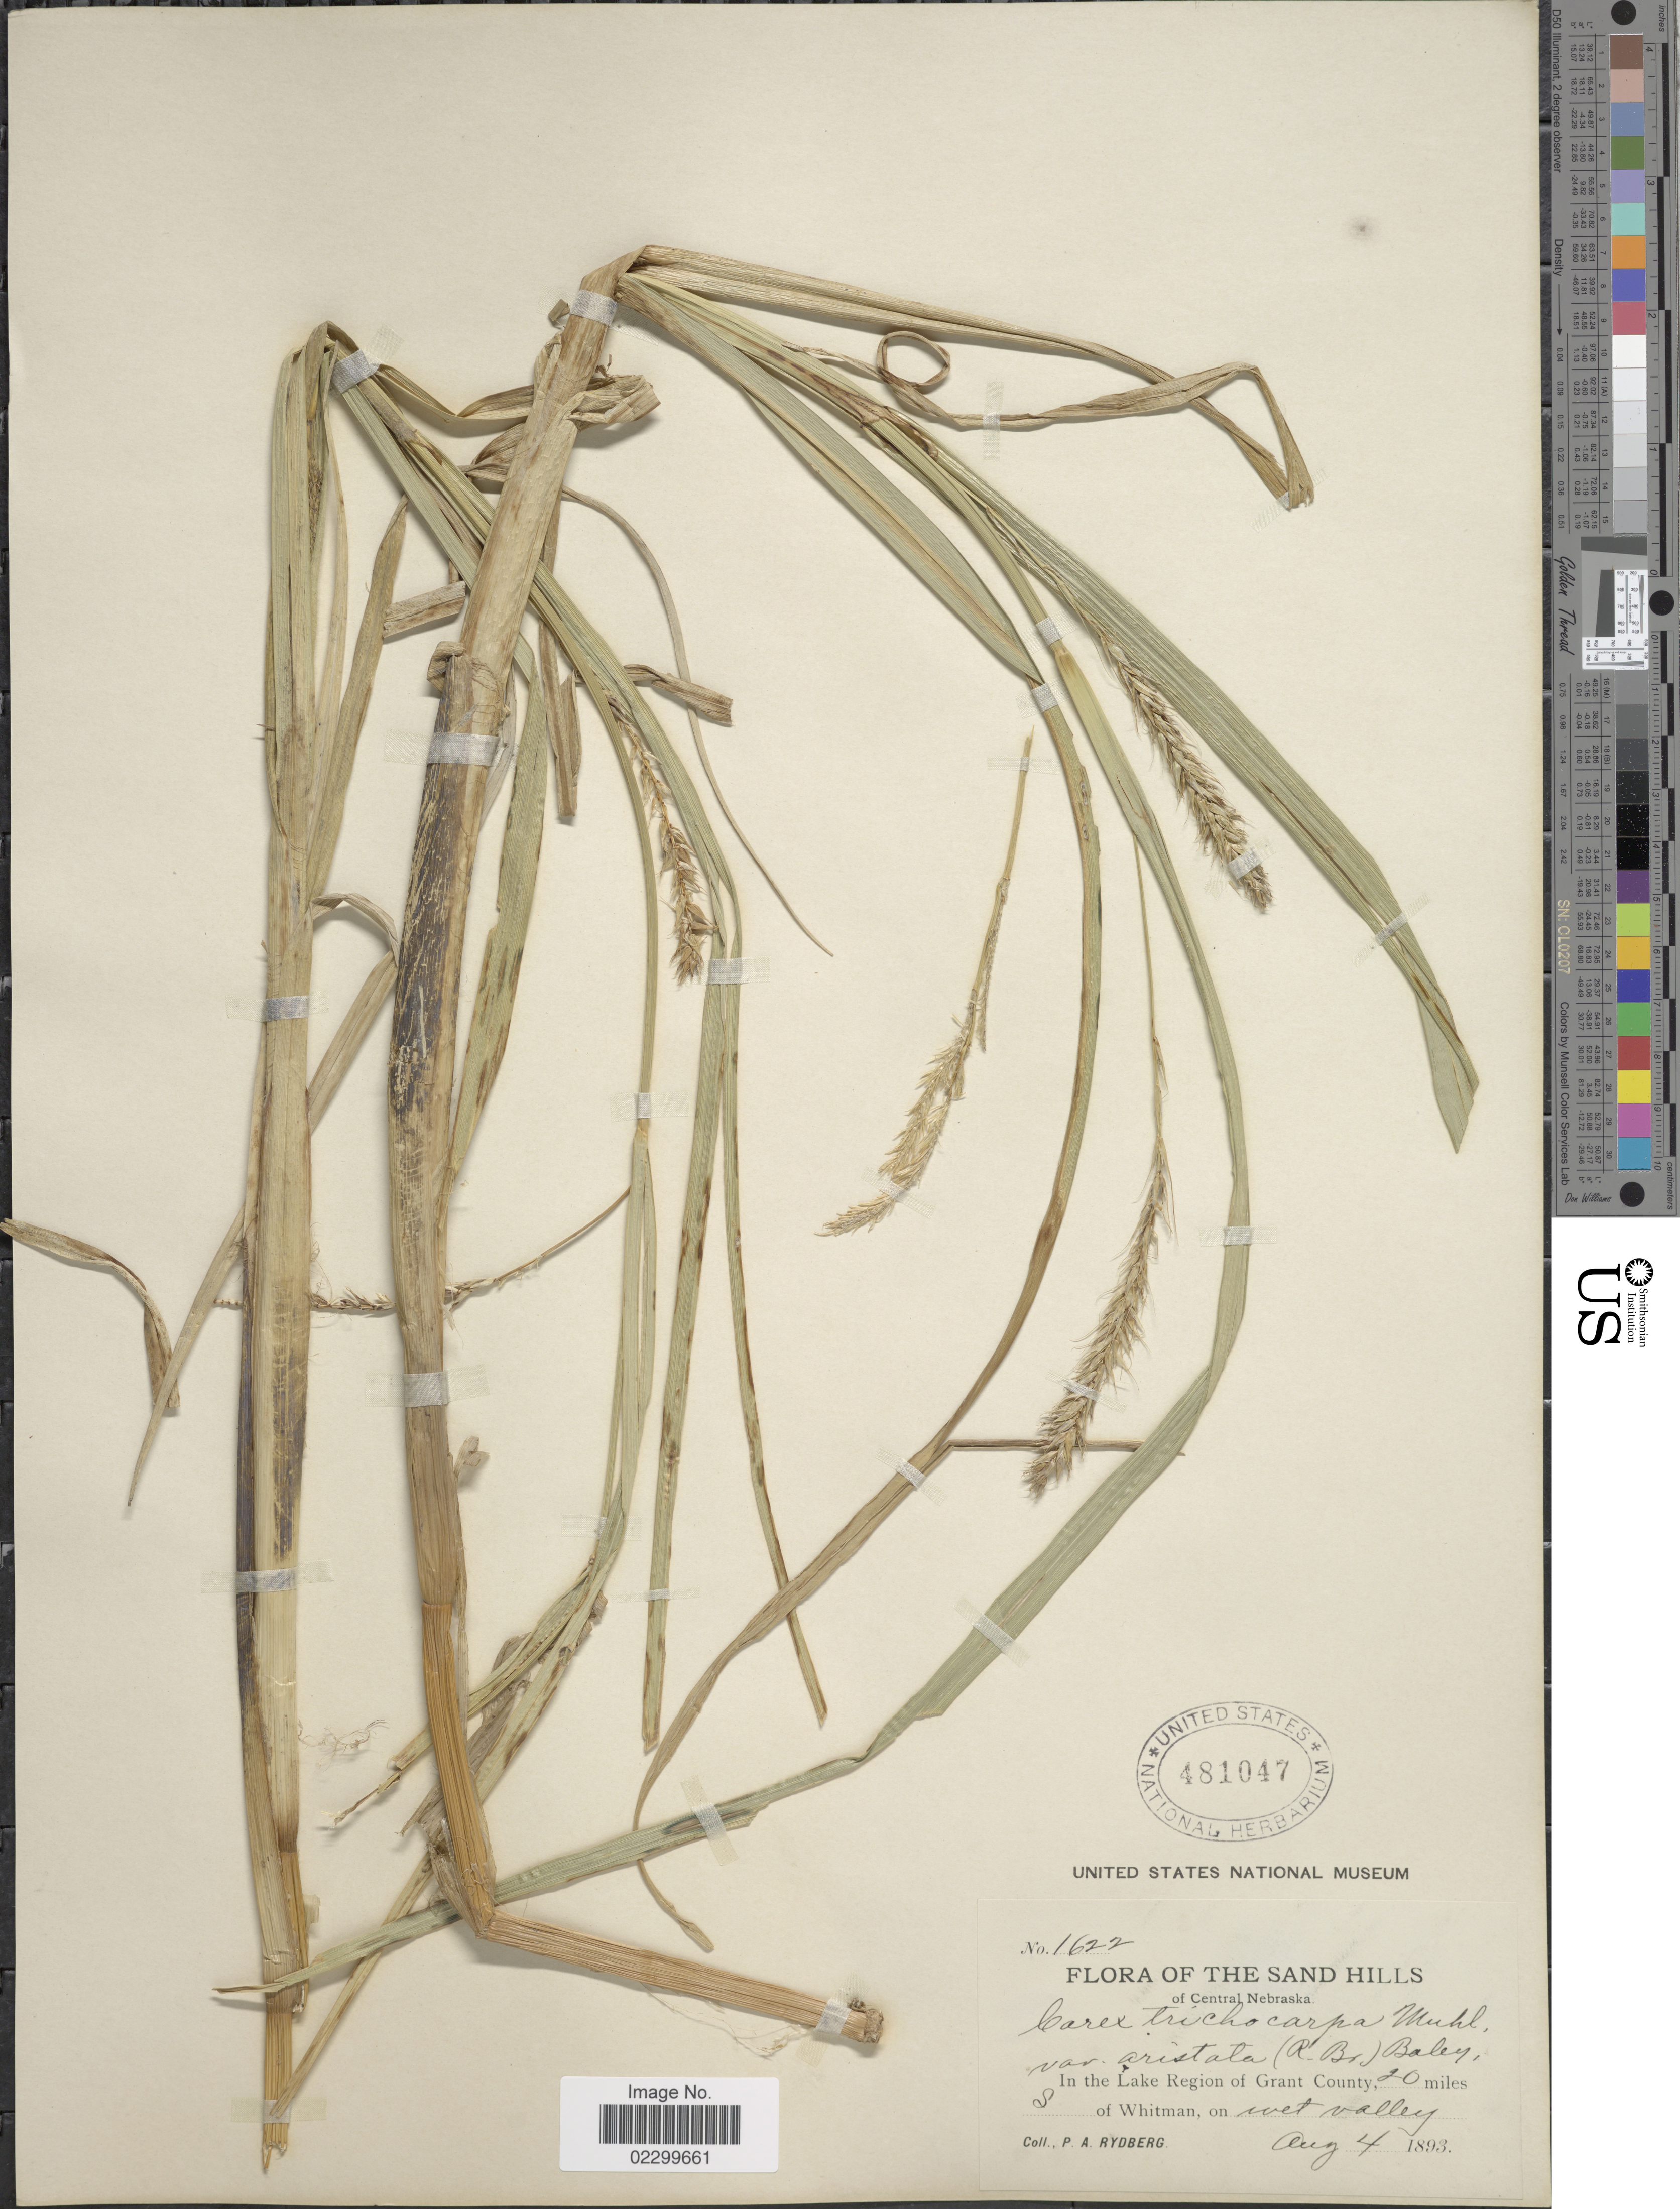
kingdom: Plantae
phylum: Tracheophyta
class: Liliopsida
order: Poales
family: Cyperaceae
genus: Carex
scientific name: Carex atherodes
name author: Spreng.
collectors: P. A. Rydberg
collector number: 1622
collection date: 1893-08-04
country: United States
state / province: Nebraska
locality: Central Nebraska, in the Lake Region of Grant County, 20 miles S of Whitman, on wet valley.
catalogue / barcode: US 481047